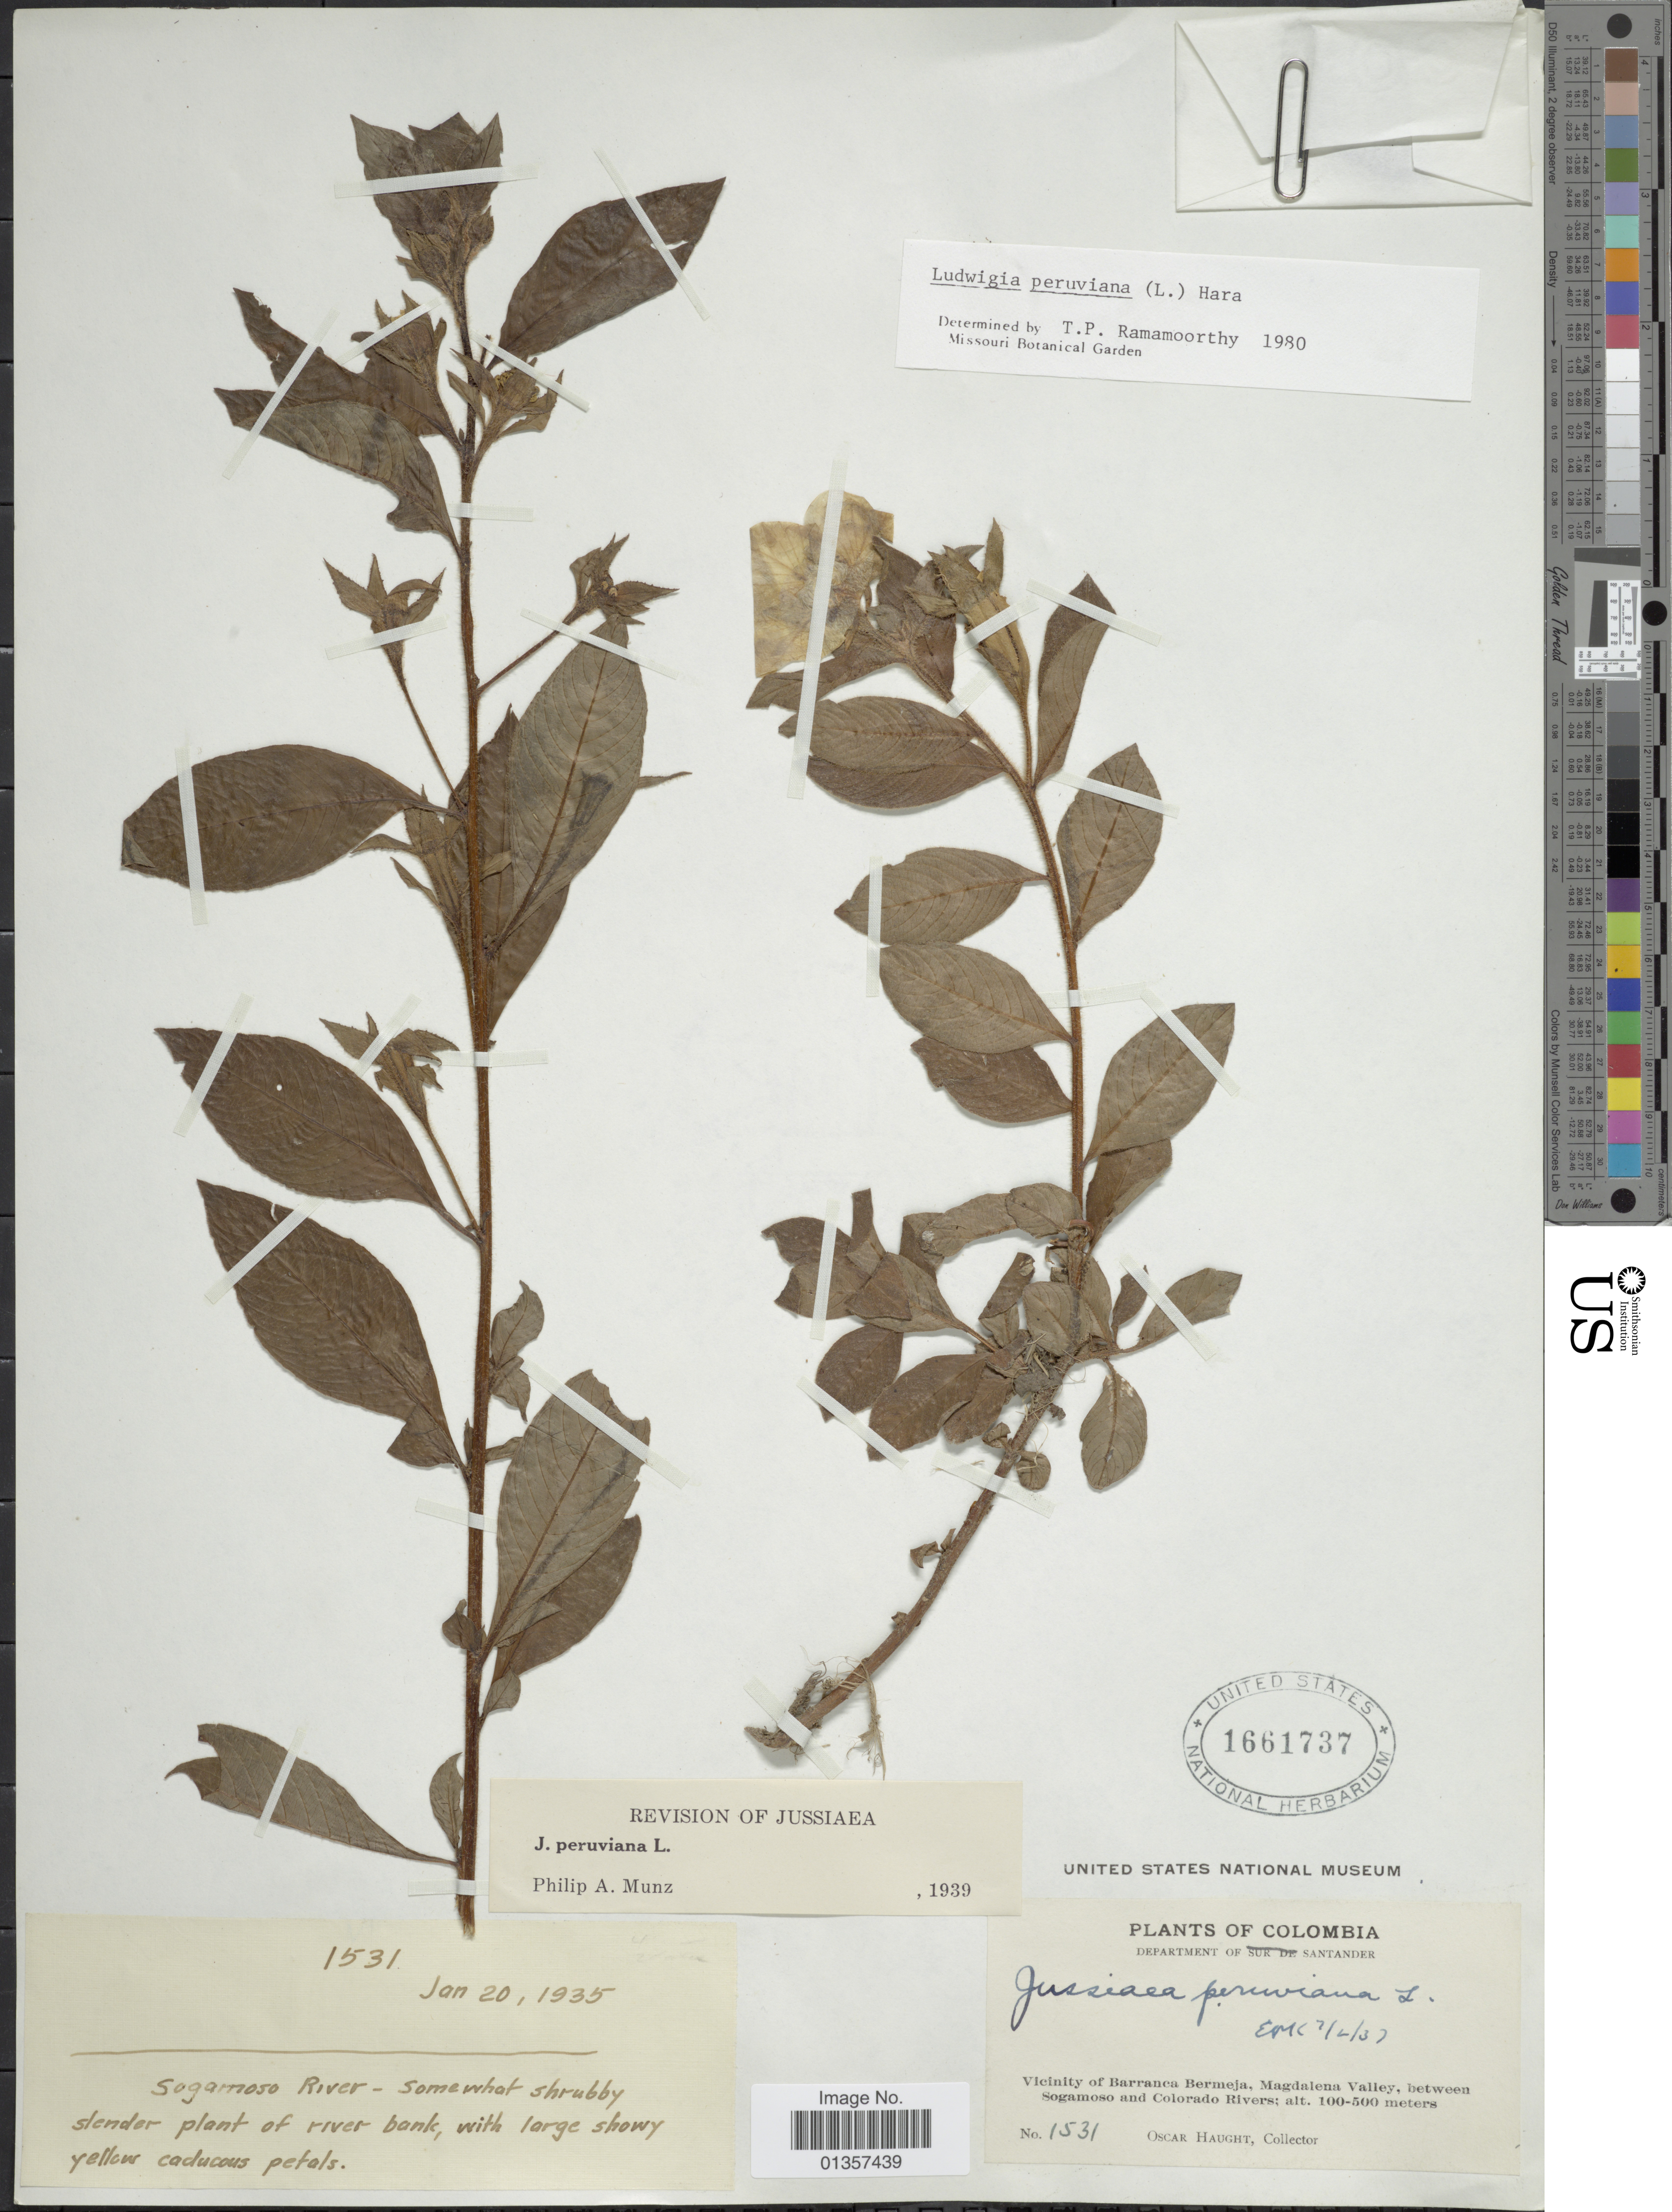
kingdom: Plantae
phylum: Tracheophyta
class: Magnoliopsida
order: Myrtales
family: Onagraceae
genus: Ludwigia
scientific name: Ludwigia peruviana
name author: (L.) H. Hara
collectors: O. L. Haught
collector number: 1531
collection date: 1935-01-20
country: Colombia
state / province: Santander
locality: Vicinity of Barranca Bermeja, Magdalena Valley, between Sogamoso and Colorado Rivers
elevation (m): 100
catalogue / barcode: US 1661737